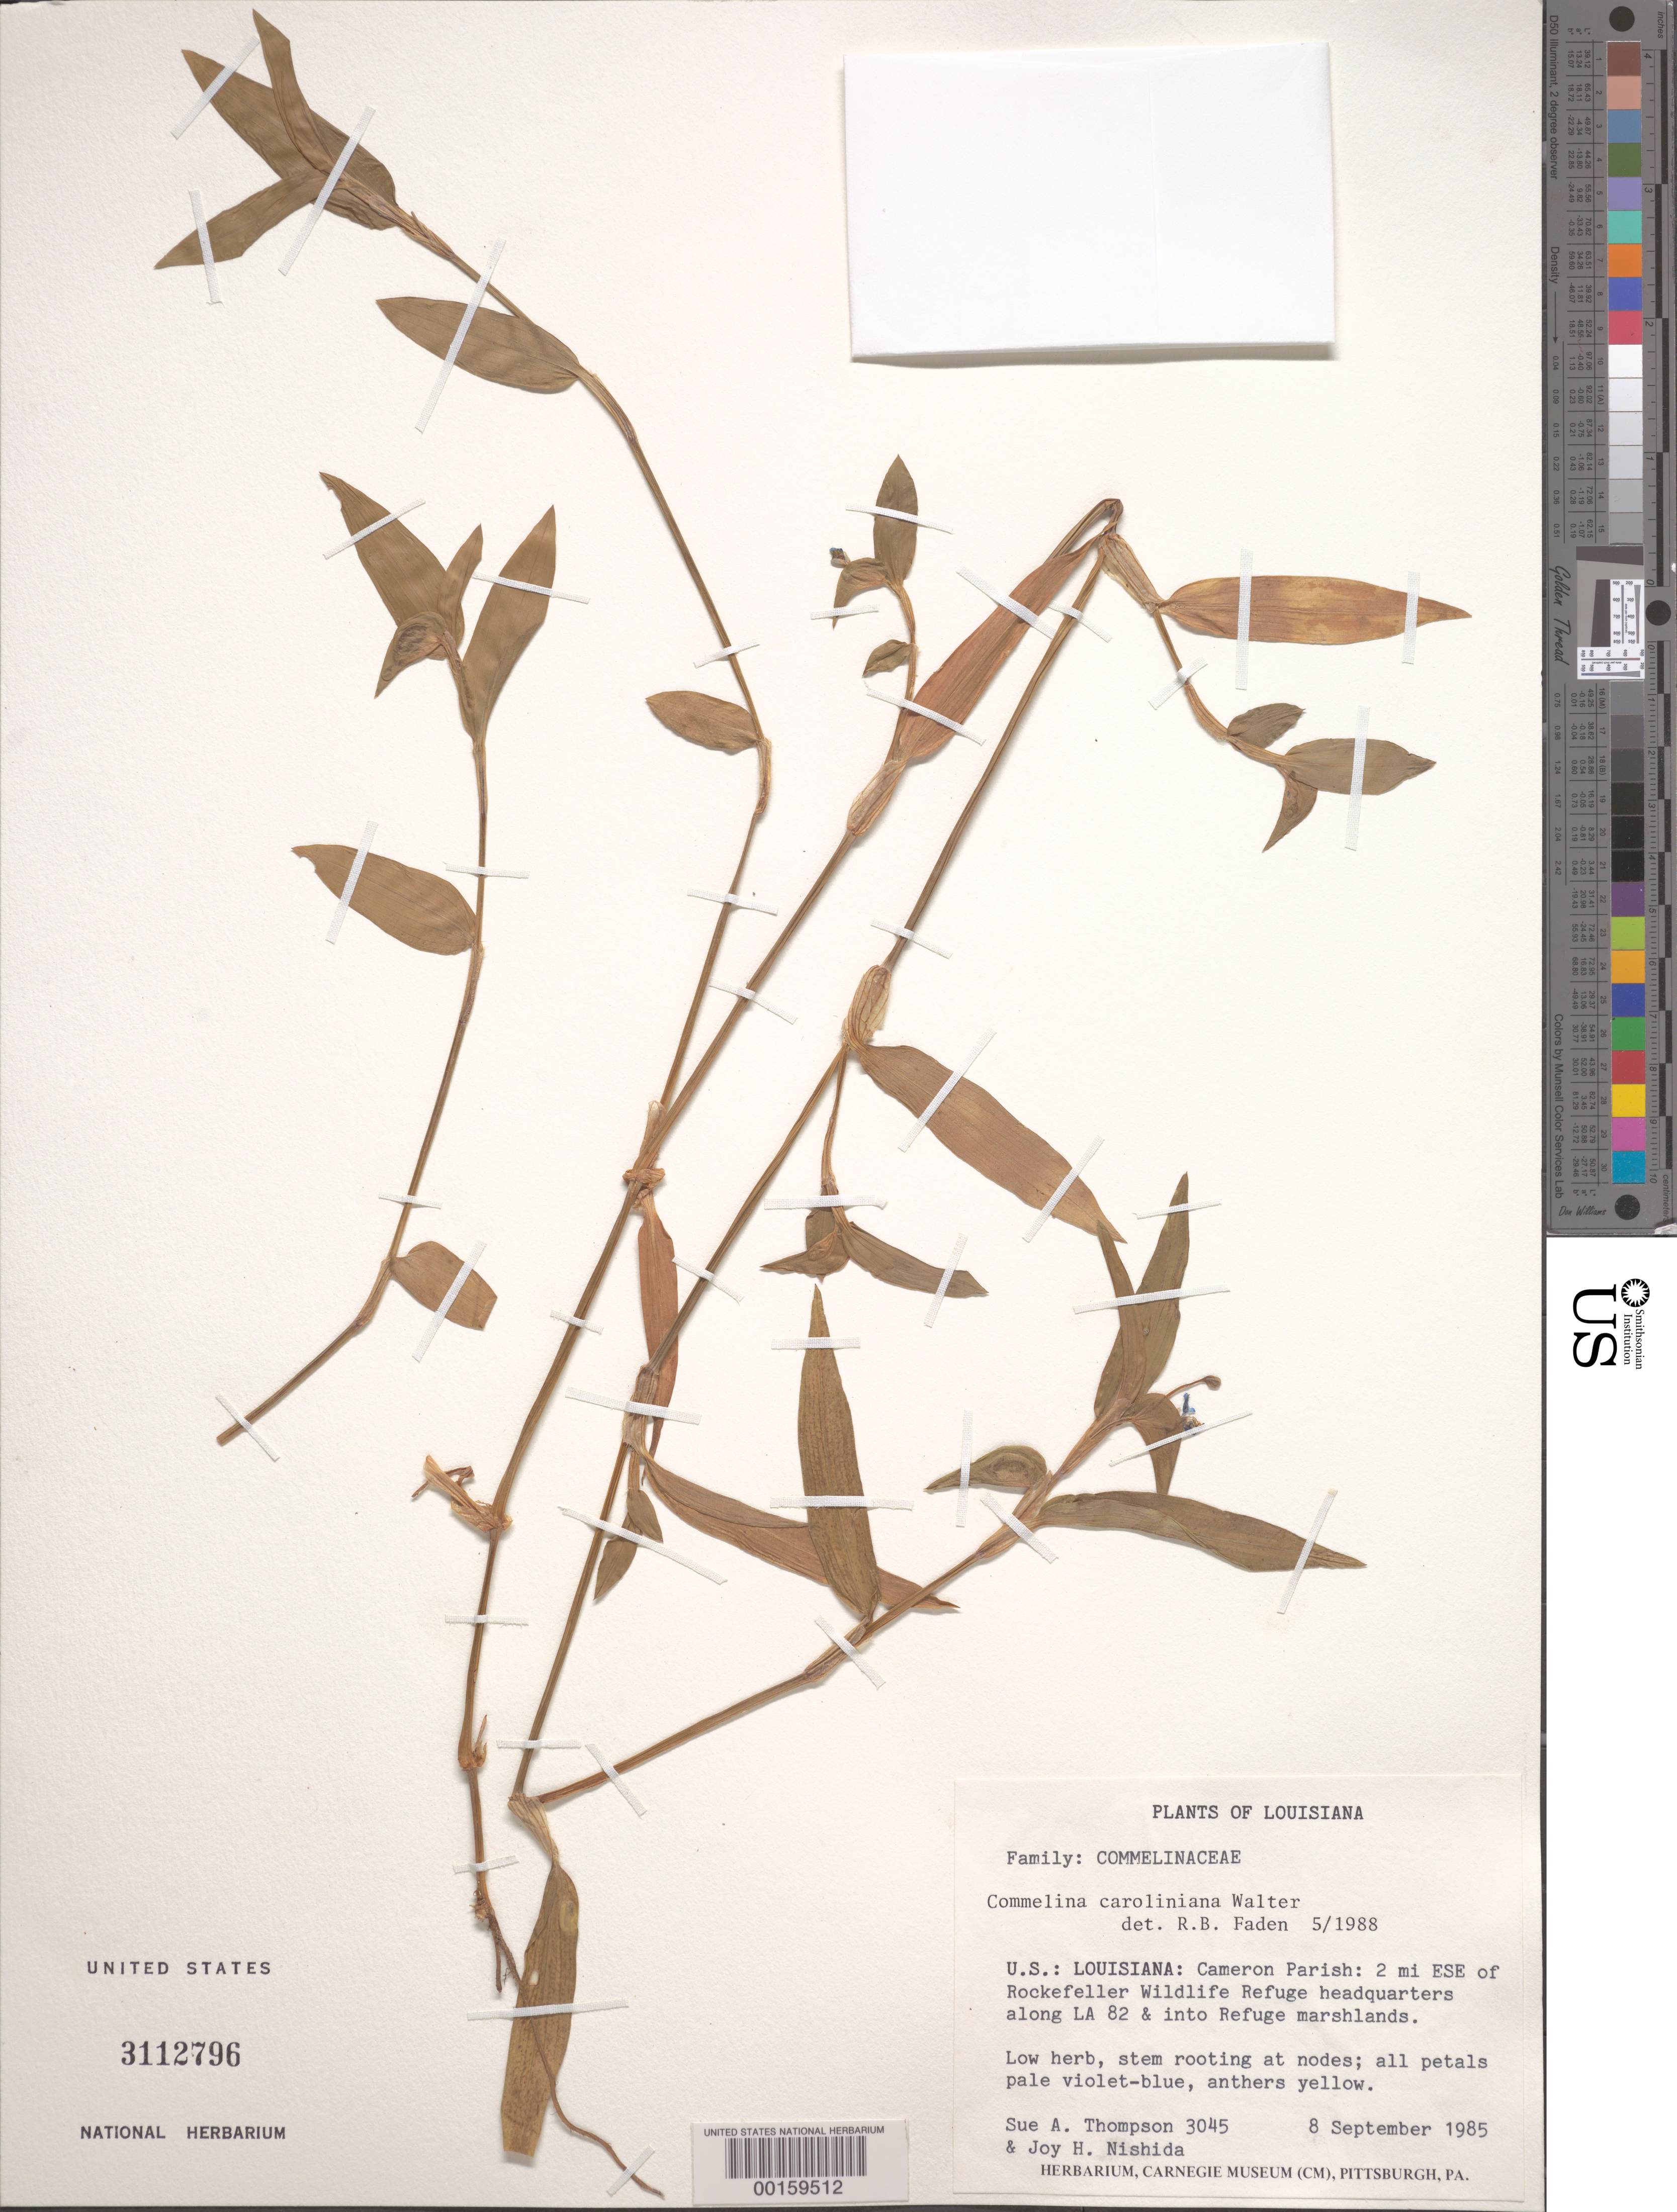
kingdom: Plantae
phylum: Tracheophyta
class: Liliopsida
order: Commelinales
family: Commelinaceae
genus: Commelina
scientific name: Commelina caroliniana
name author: Walter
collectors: S. A. Thompson & J. Nishida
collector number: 3045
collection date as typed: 08 Sep 1985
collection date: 1985-09-08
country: United States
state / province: Louisiana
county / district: Cameron Parish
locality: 2 mi ese of rockefeller wildlife refuge headquarters along la 82 and into refuge marshlands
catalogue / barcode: US 3112796